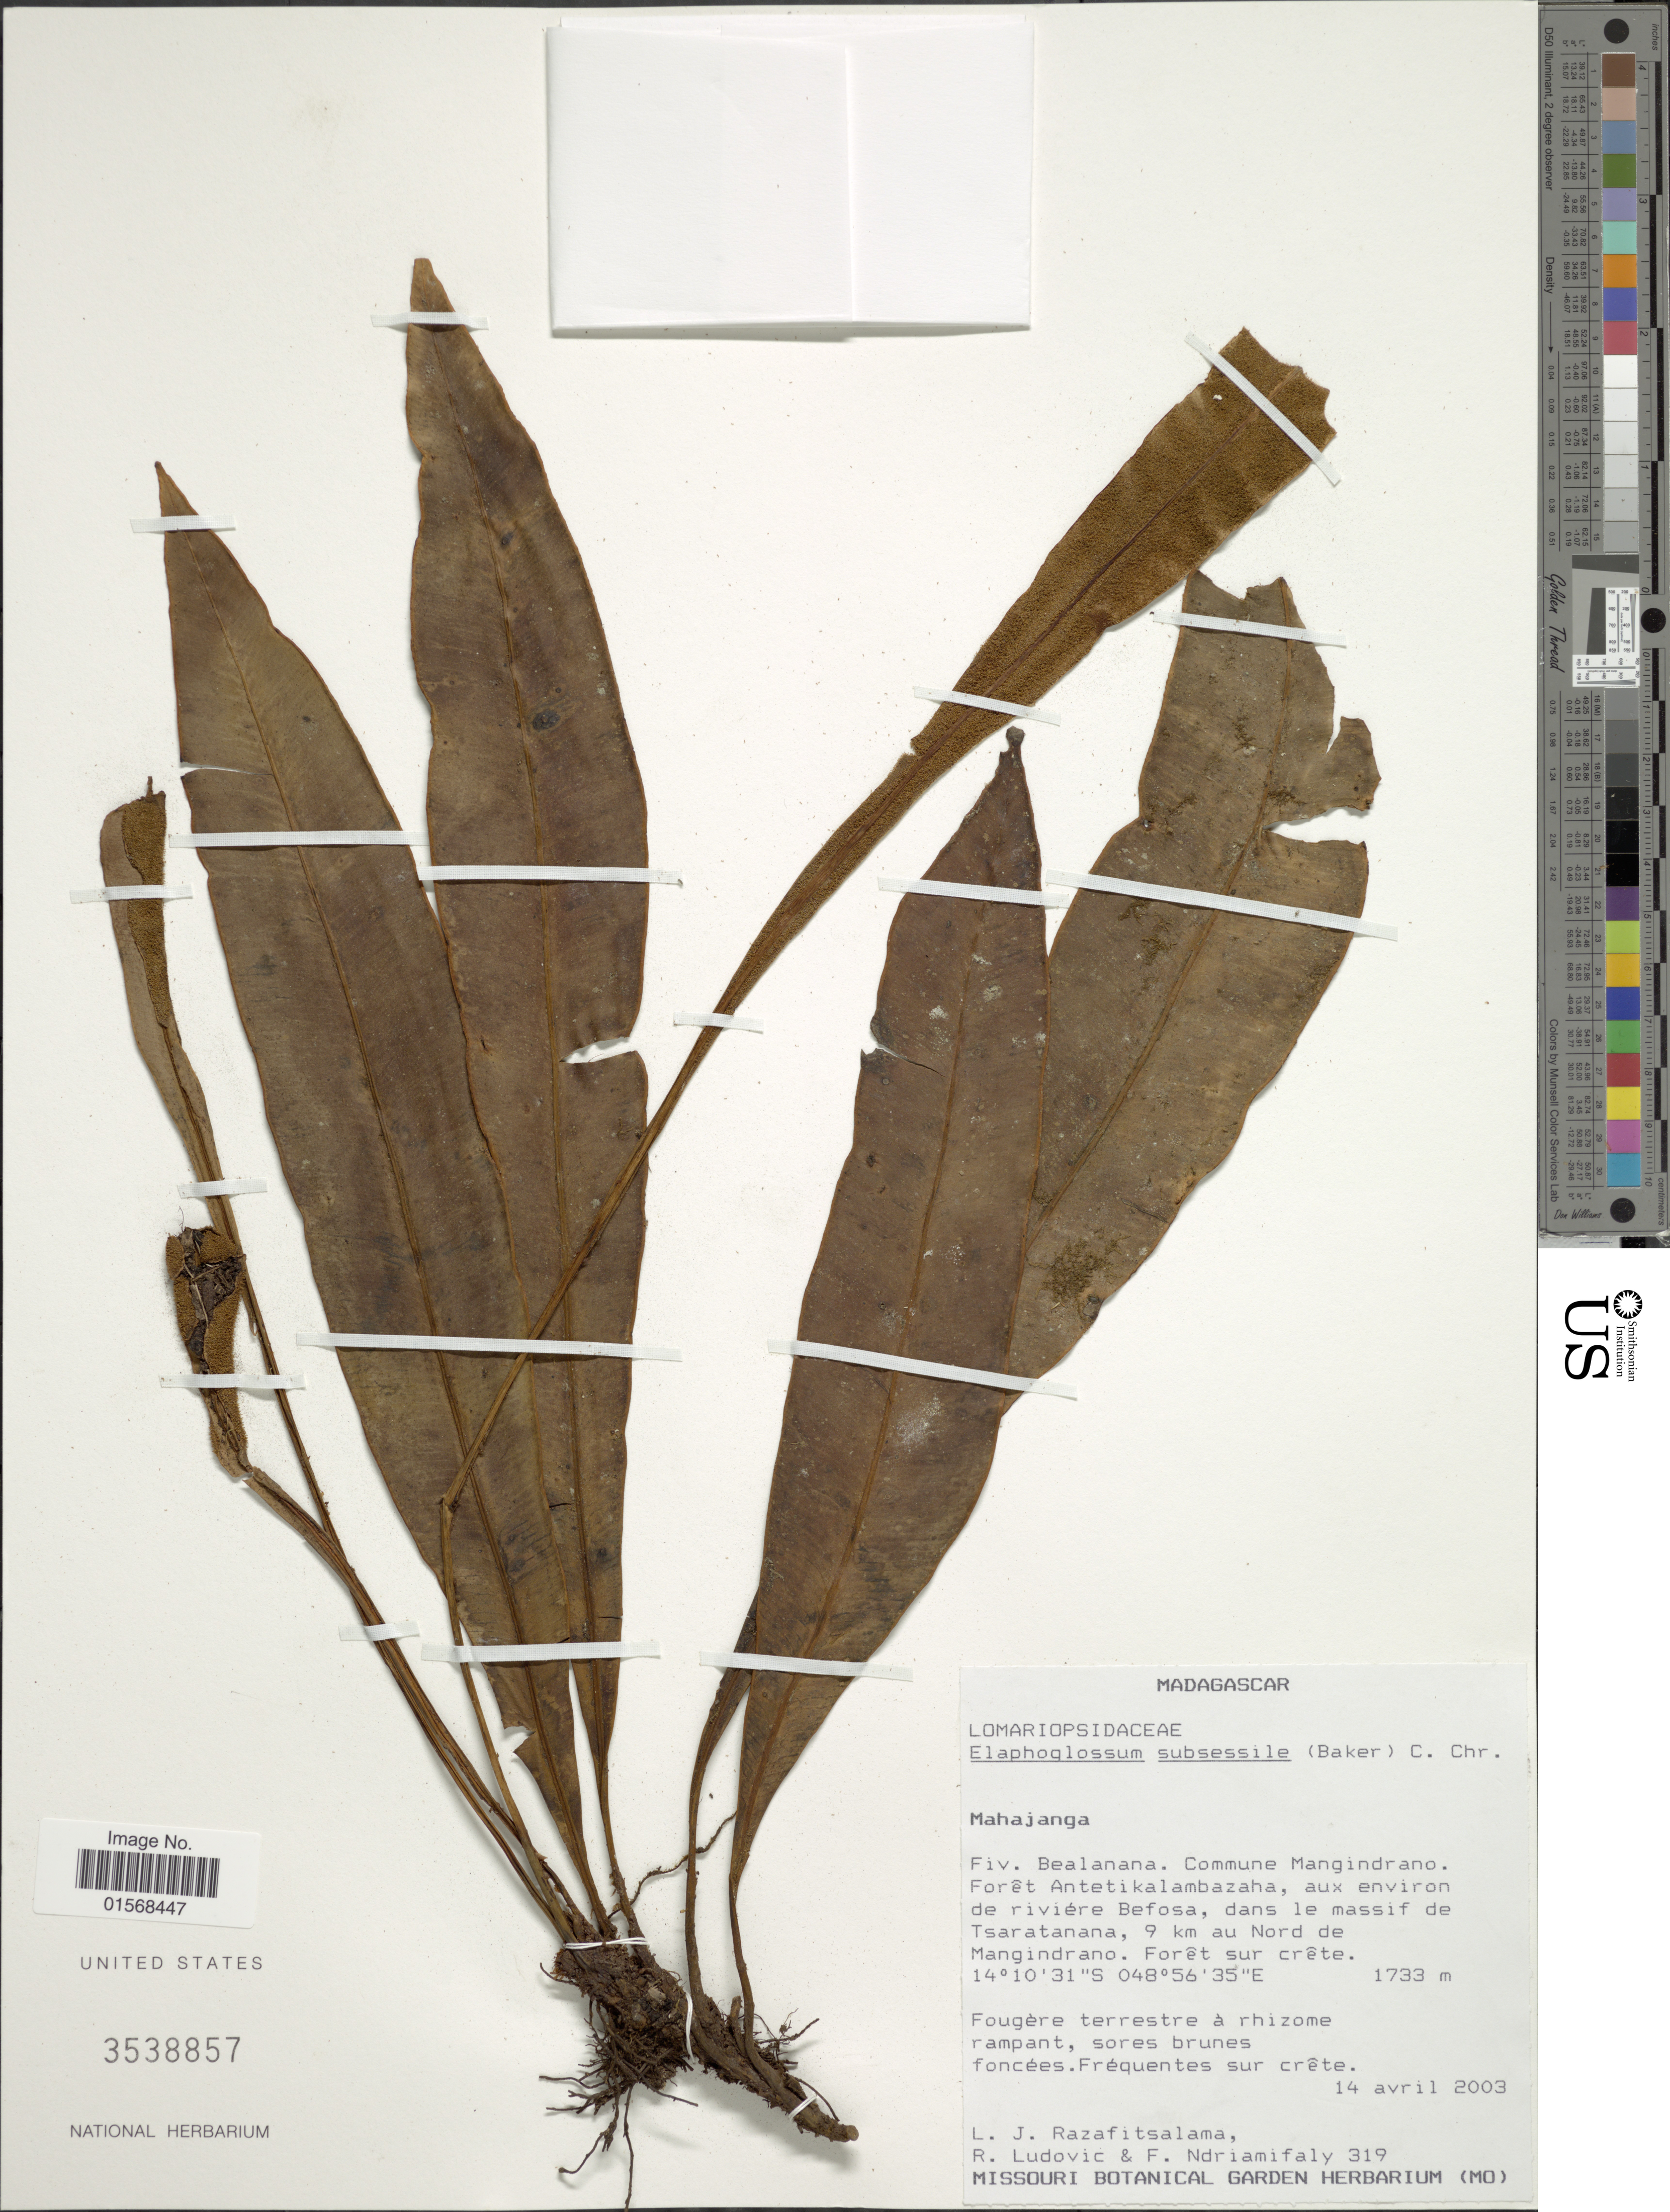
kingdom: Plantae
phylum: Tracheophyta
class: Polypodiopsida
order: Polypodiales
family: Dryopteridaceae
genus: Elaphoglossum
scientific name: Elaphoglossum subsessile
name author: (Baker) C. Chr.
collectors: L. J. Razafitsalama, R. Ludovic & F. Ndriamifaly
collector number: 319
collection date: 2003-04-14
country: Madagascar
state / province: Sofia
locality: Mahajanga. Fiv. Bealanana. Commune Mangindrano. dans le massif de Tsaratanana, 9 km au Nord de Magindrano.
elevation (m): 1733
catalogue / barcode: US 3538857